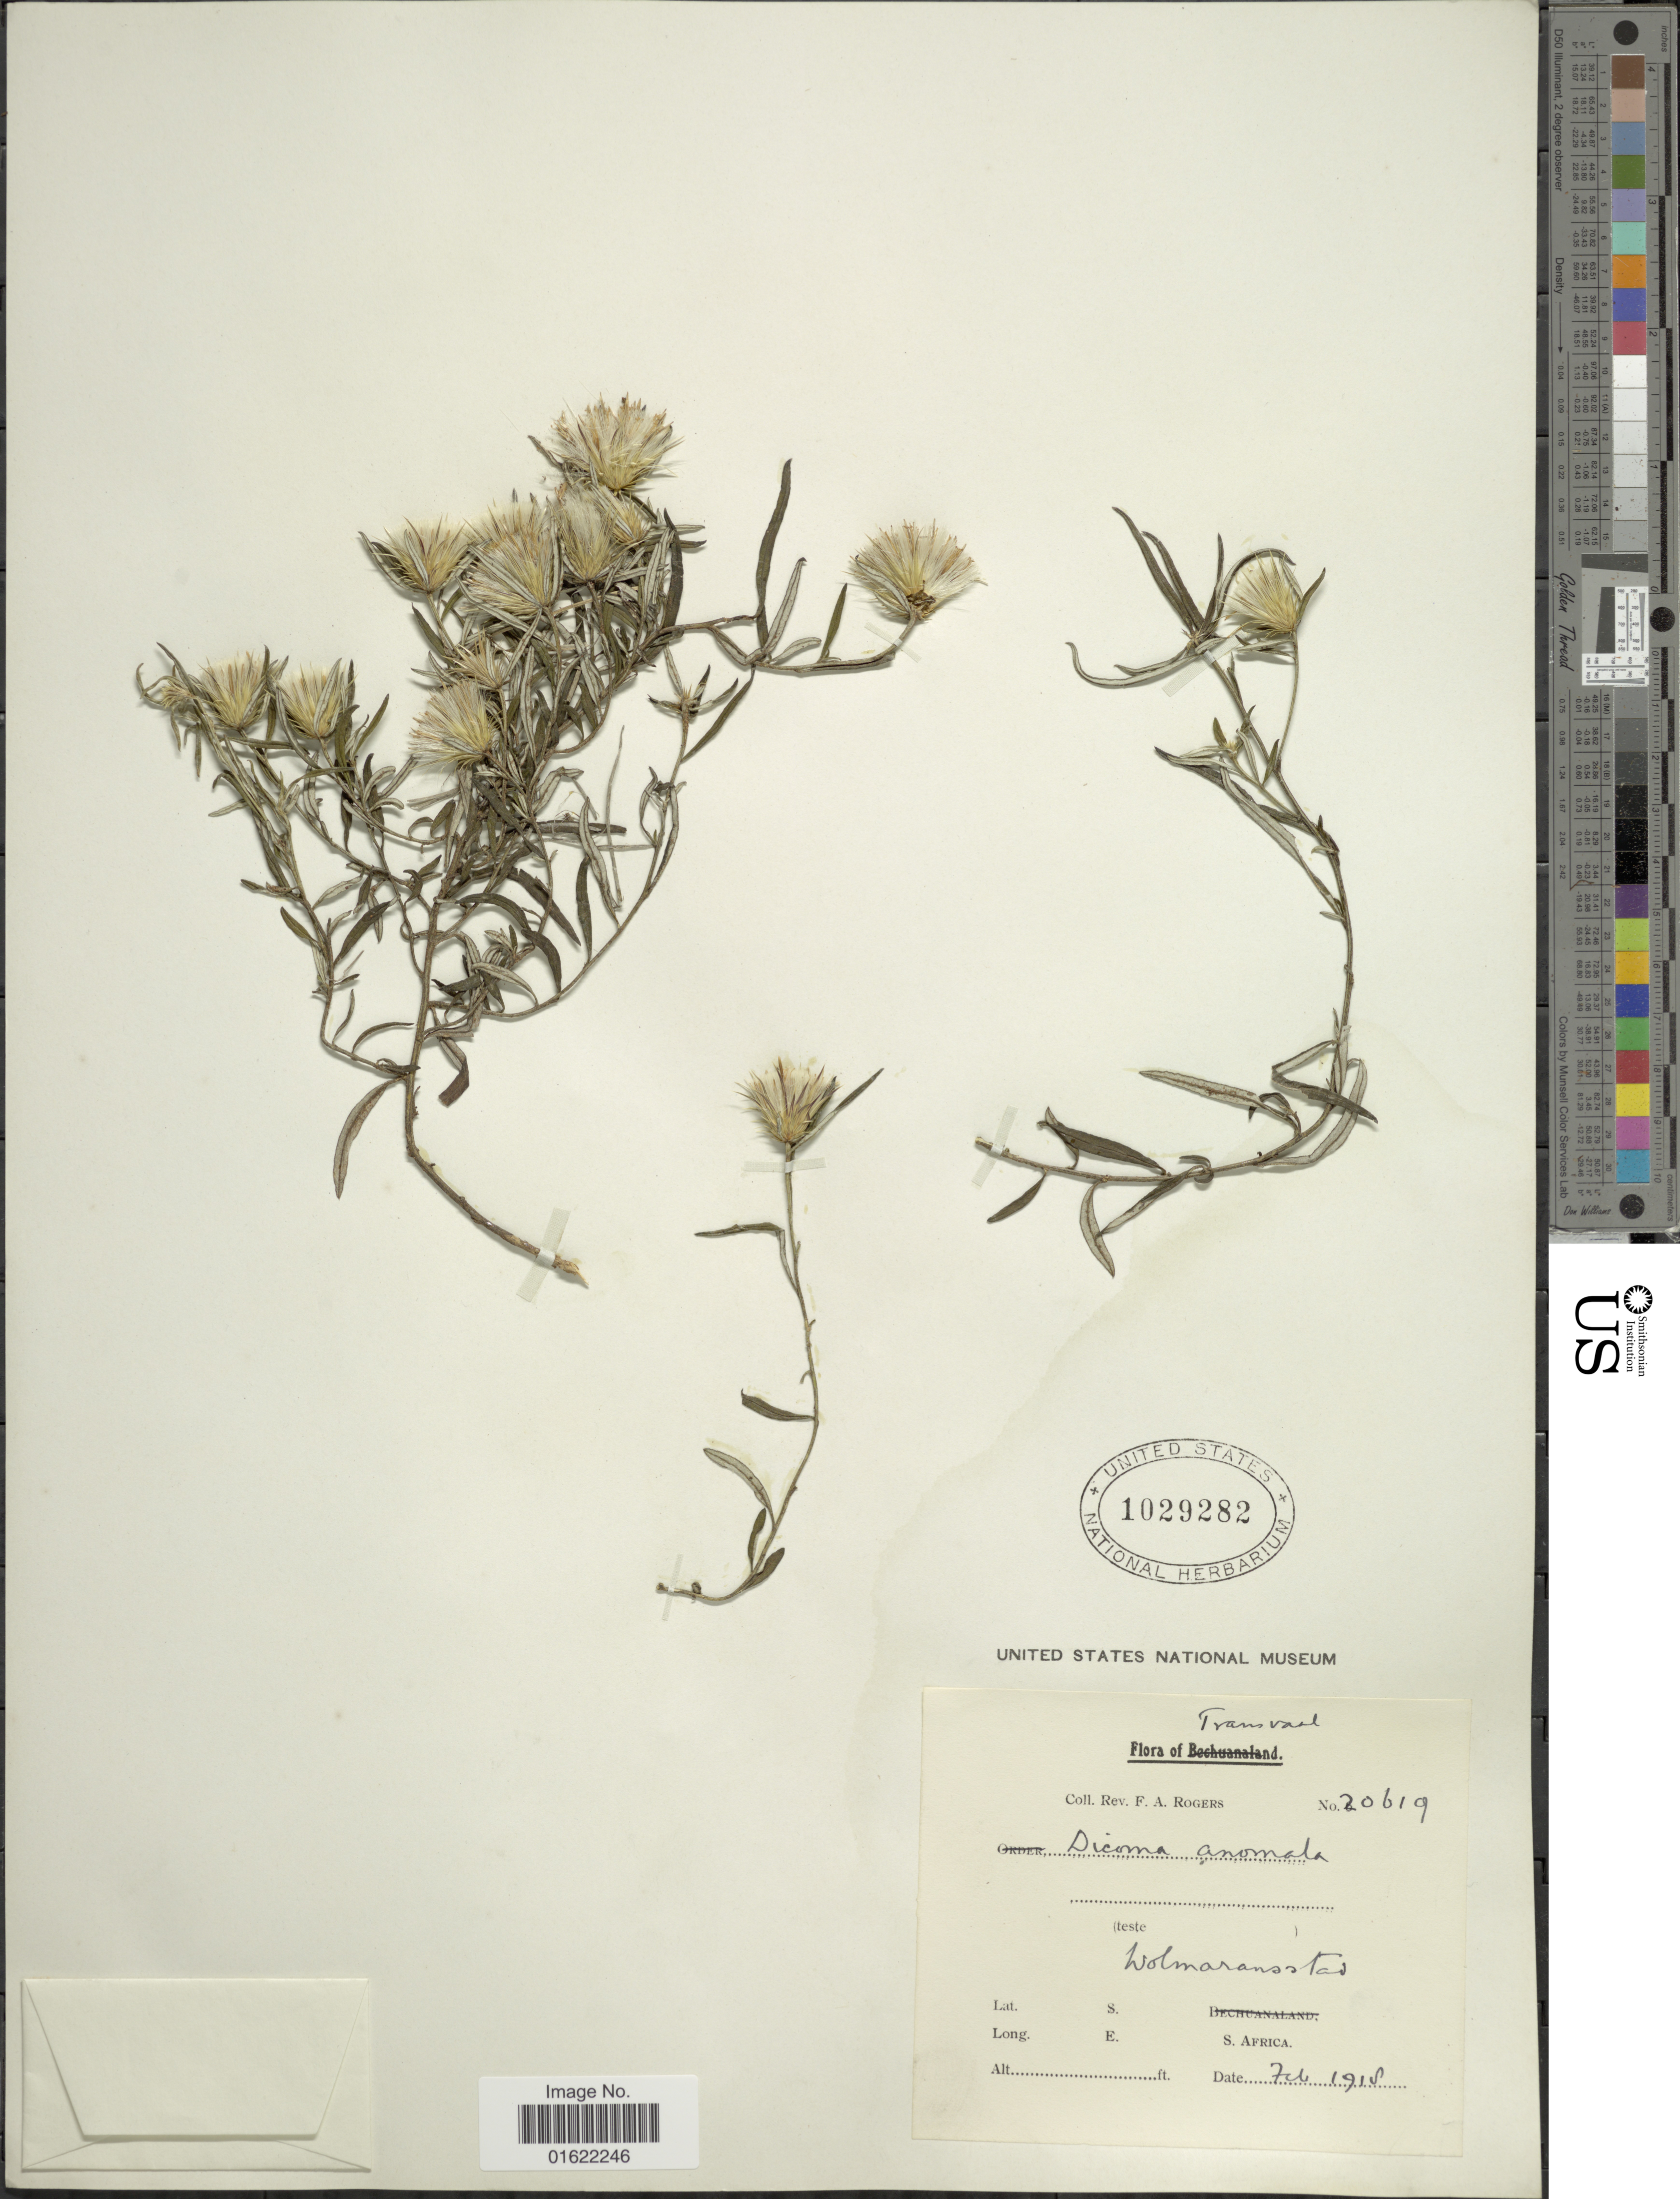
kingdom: Plantae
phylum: Tracheophyta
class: Magnoliopsida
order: Asterales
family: Asteraceae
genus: Dicoma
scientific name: Dicoma anomala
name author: Sond.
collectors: F. A. Rogers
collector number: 20619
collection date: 1918-02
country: South Africa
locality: Transvaal, Wolmaransstas, S. Africa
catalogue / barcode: US 1029282